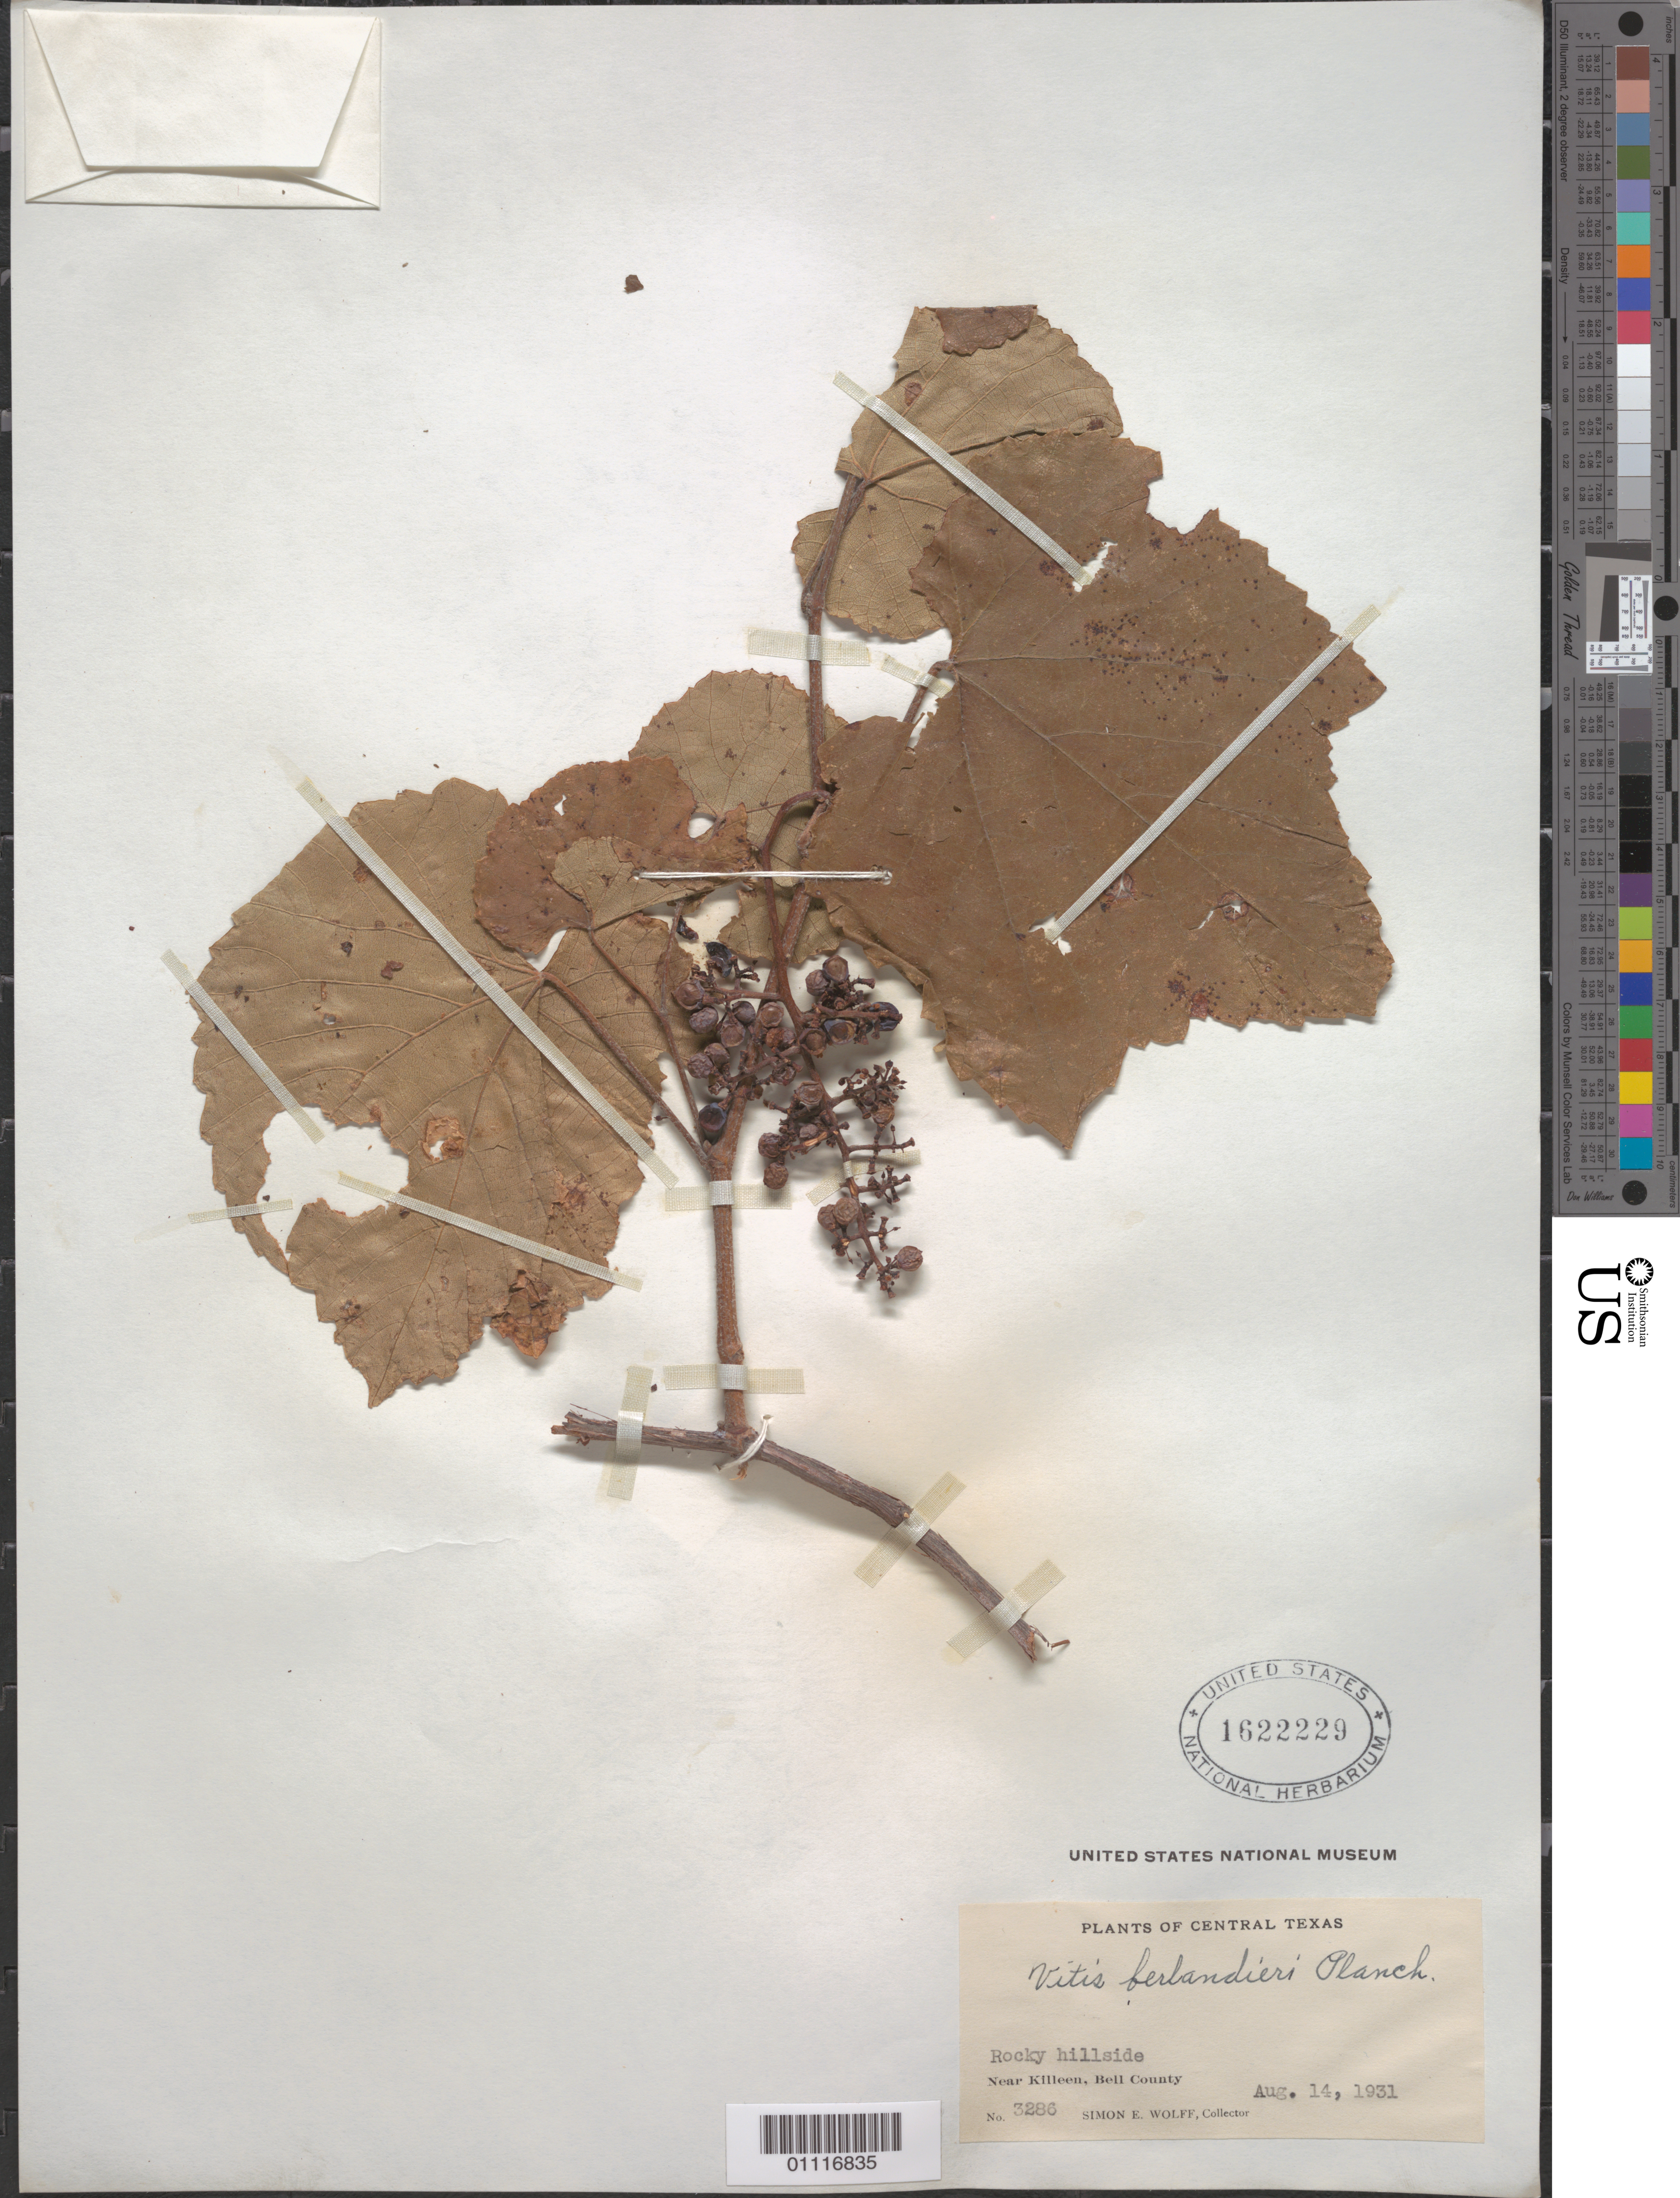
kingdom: Plantae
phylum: Tracheophyta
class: Magnoliopsida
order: Vitales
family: Vitaceae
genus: Vitis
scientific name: Vitis berlandieri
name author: Planch.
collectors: S. E. Wolff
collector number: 3286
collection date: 1931-08-14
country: United States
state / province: Texas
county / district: Bell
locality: Rocky hillside near Killeen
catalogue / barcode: US 1622229